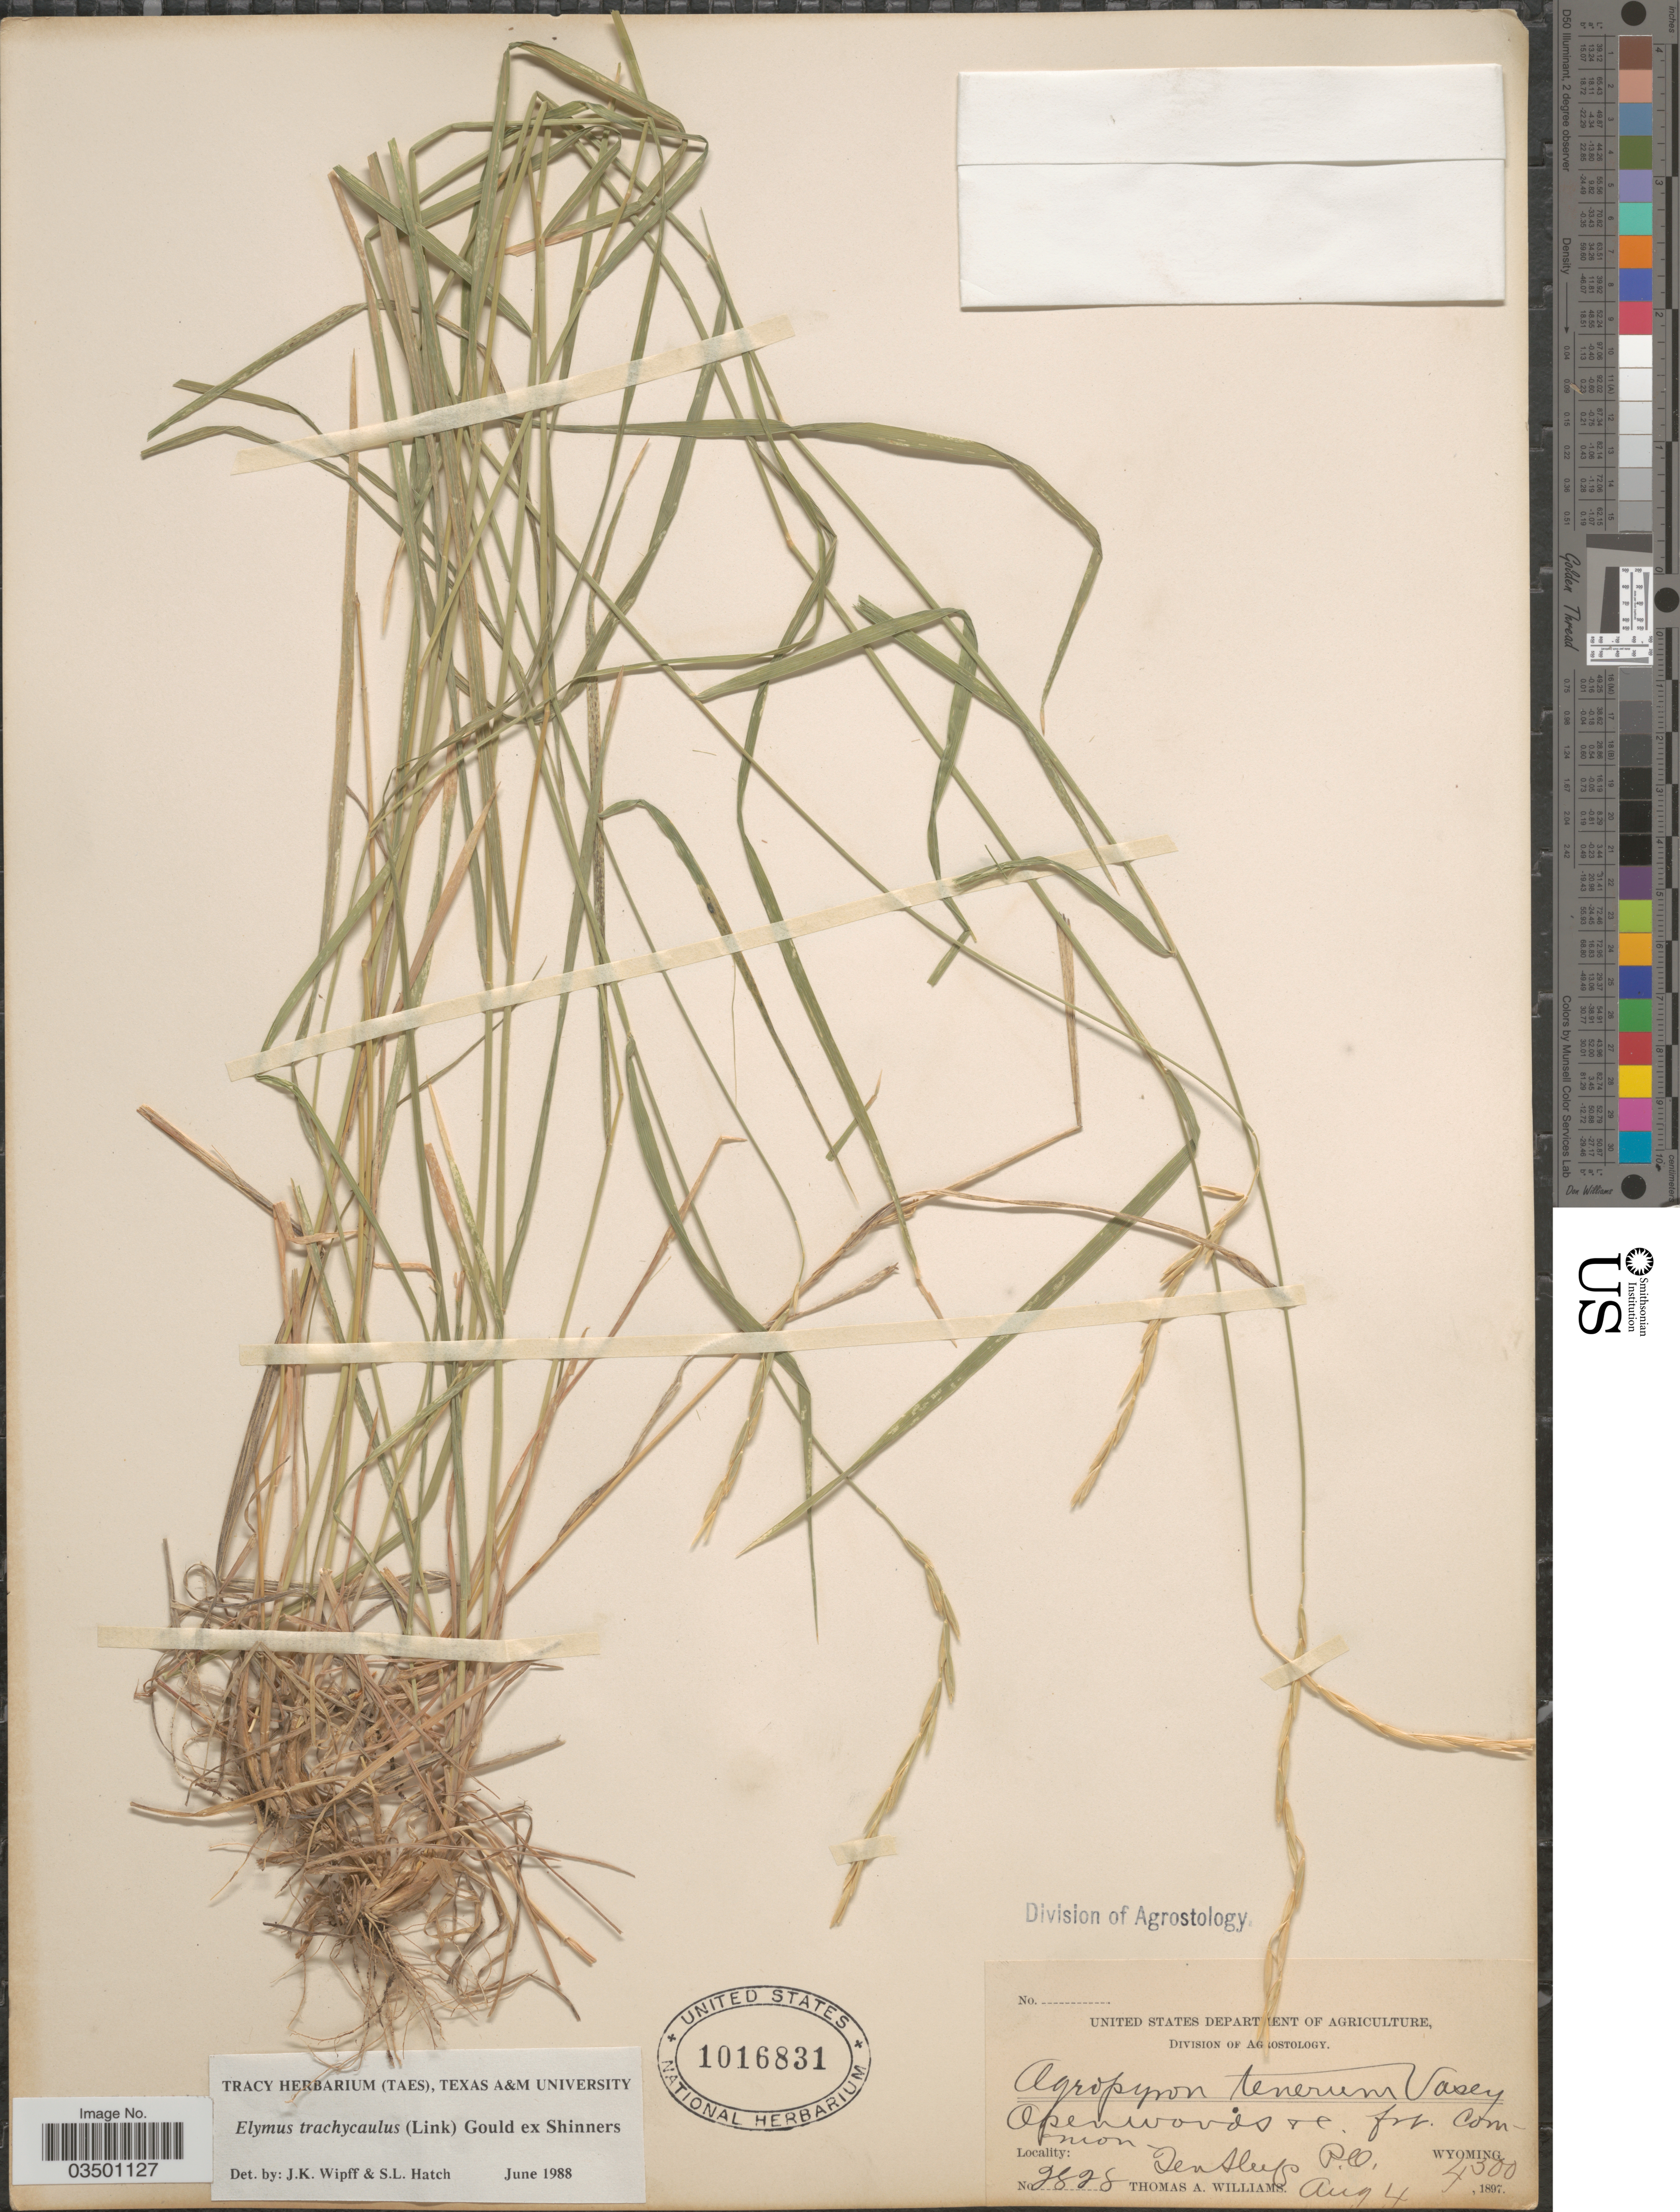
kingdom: Plantae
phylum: Tracheophyta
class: Liliopsida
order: Poales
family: Poaceae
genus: Elymus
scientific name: Elymus trachycaulus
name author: (Link) Gould ex Shinners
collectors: T. A. Williams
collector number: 2828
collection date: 1897-08-04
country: United States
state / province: Wyoming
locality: Ten Sleep P.O.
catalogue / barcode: US 1016831